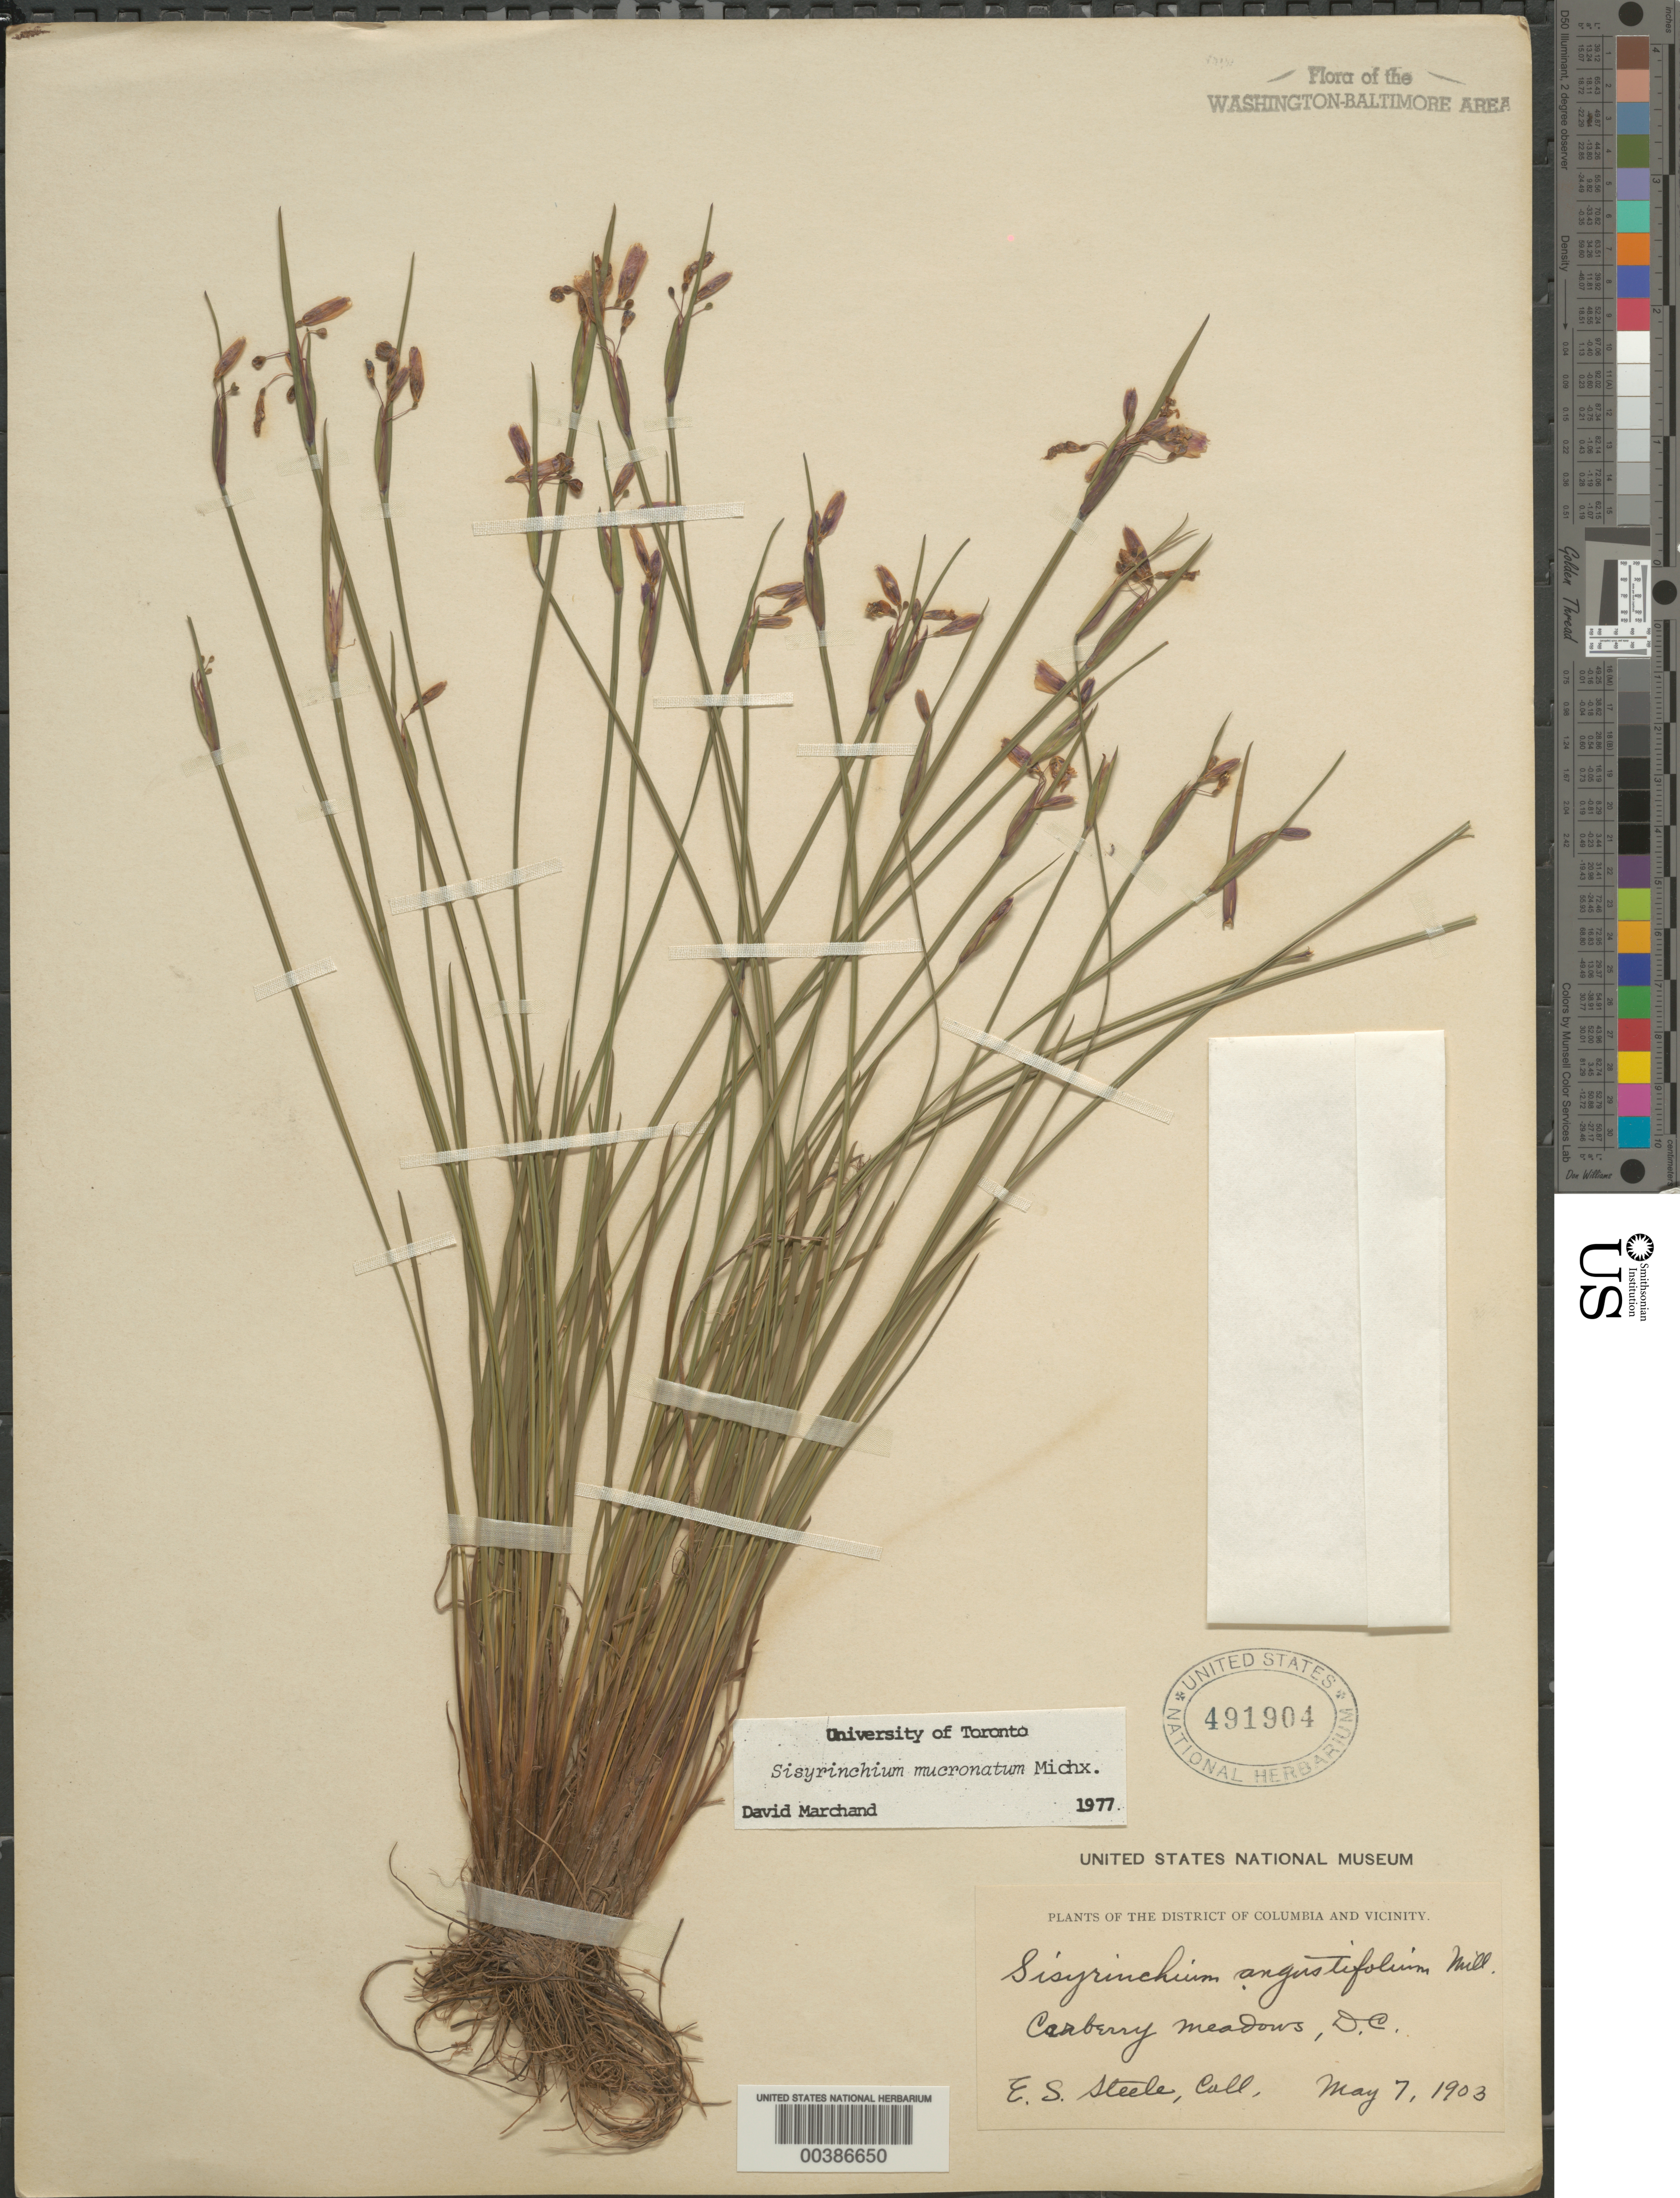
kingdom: Plantae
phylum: Tracheophyta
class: Liliopsida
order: Asparagales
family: Iridaceae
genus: Sisyrinchium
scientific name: Sisyrinchium mucronatum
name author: Michx.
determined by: Marchand, D.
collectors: E. Steele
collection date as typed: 07 May 1903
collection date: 1903-05-07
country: United States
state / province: District of Columbia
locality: Carberry Meadows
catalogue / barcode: US 491904